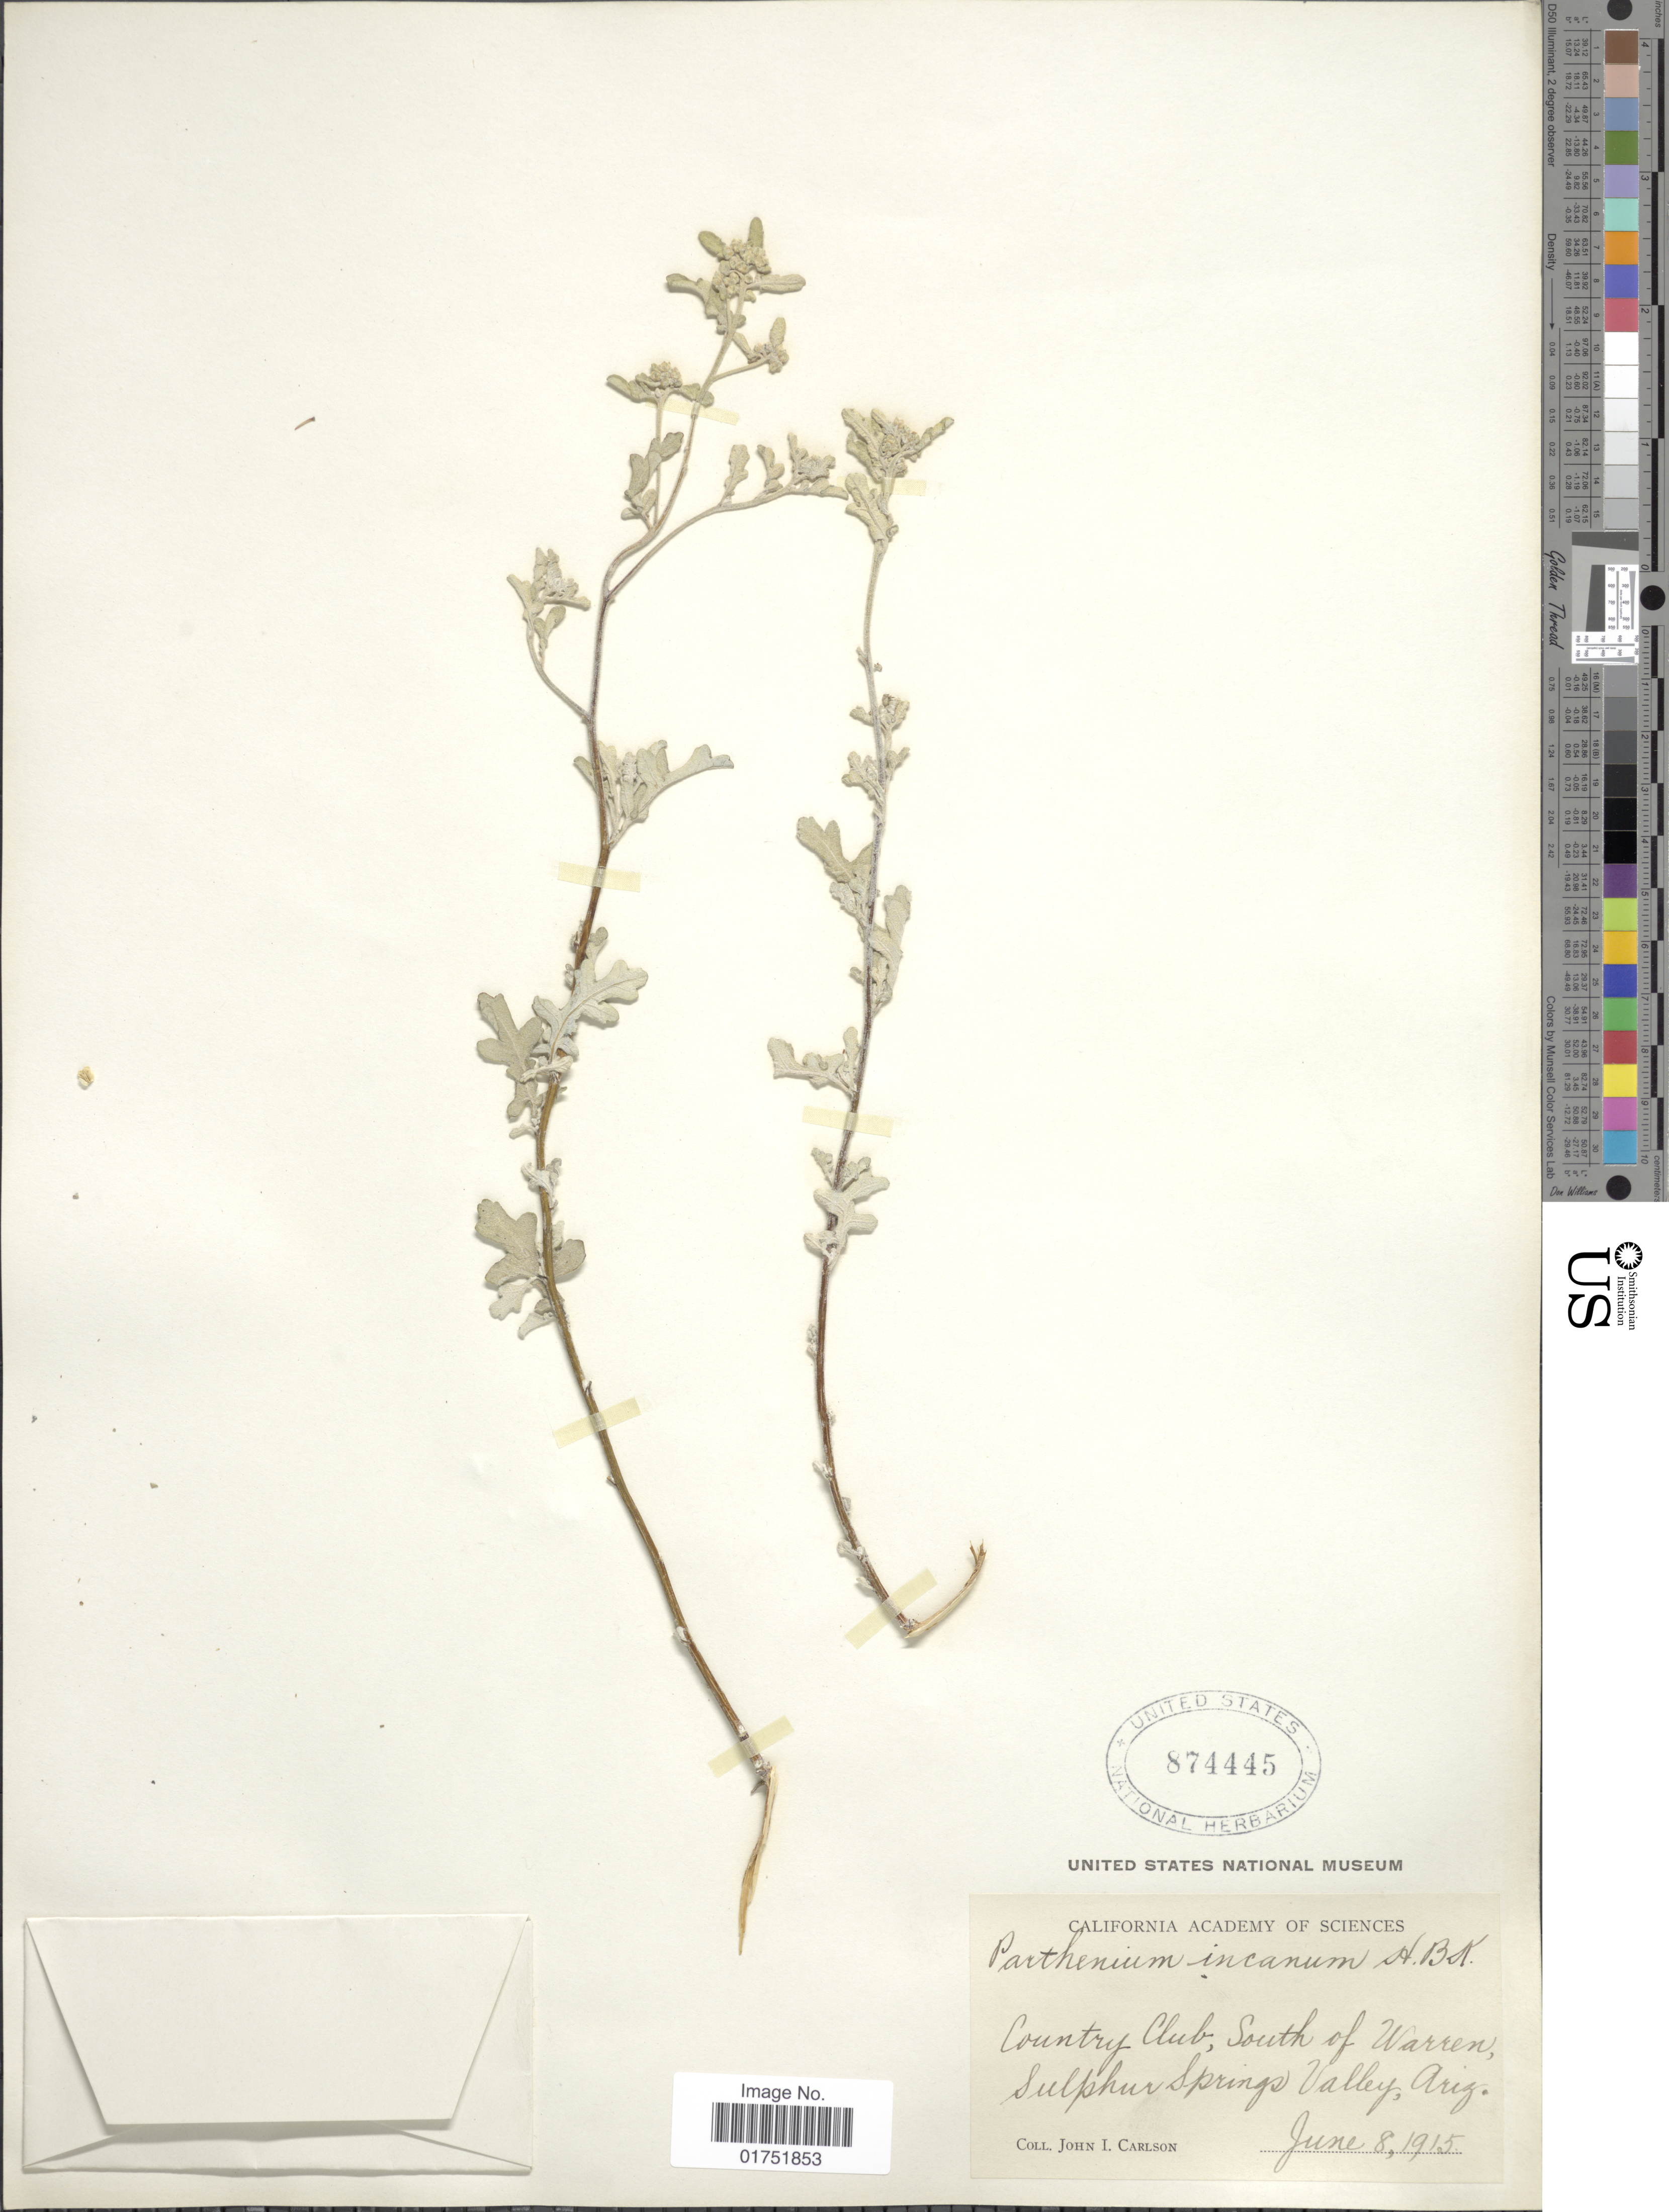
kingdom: Plantae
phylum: Tracheophyta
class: Magnoliopsida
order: Asterales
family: Asteraceae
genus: Parthenium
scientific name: Parthenium incanum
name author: Kunth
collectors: J. Carlson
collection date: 1915-06-08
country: United States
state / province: Arizona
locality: Country Club, south of Warren, Sulphur Springs Valley, Ariz.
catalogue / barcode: US 874445